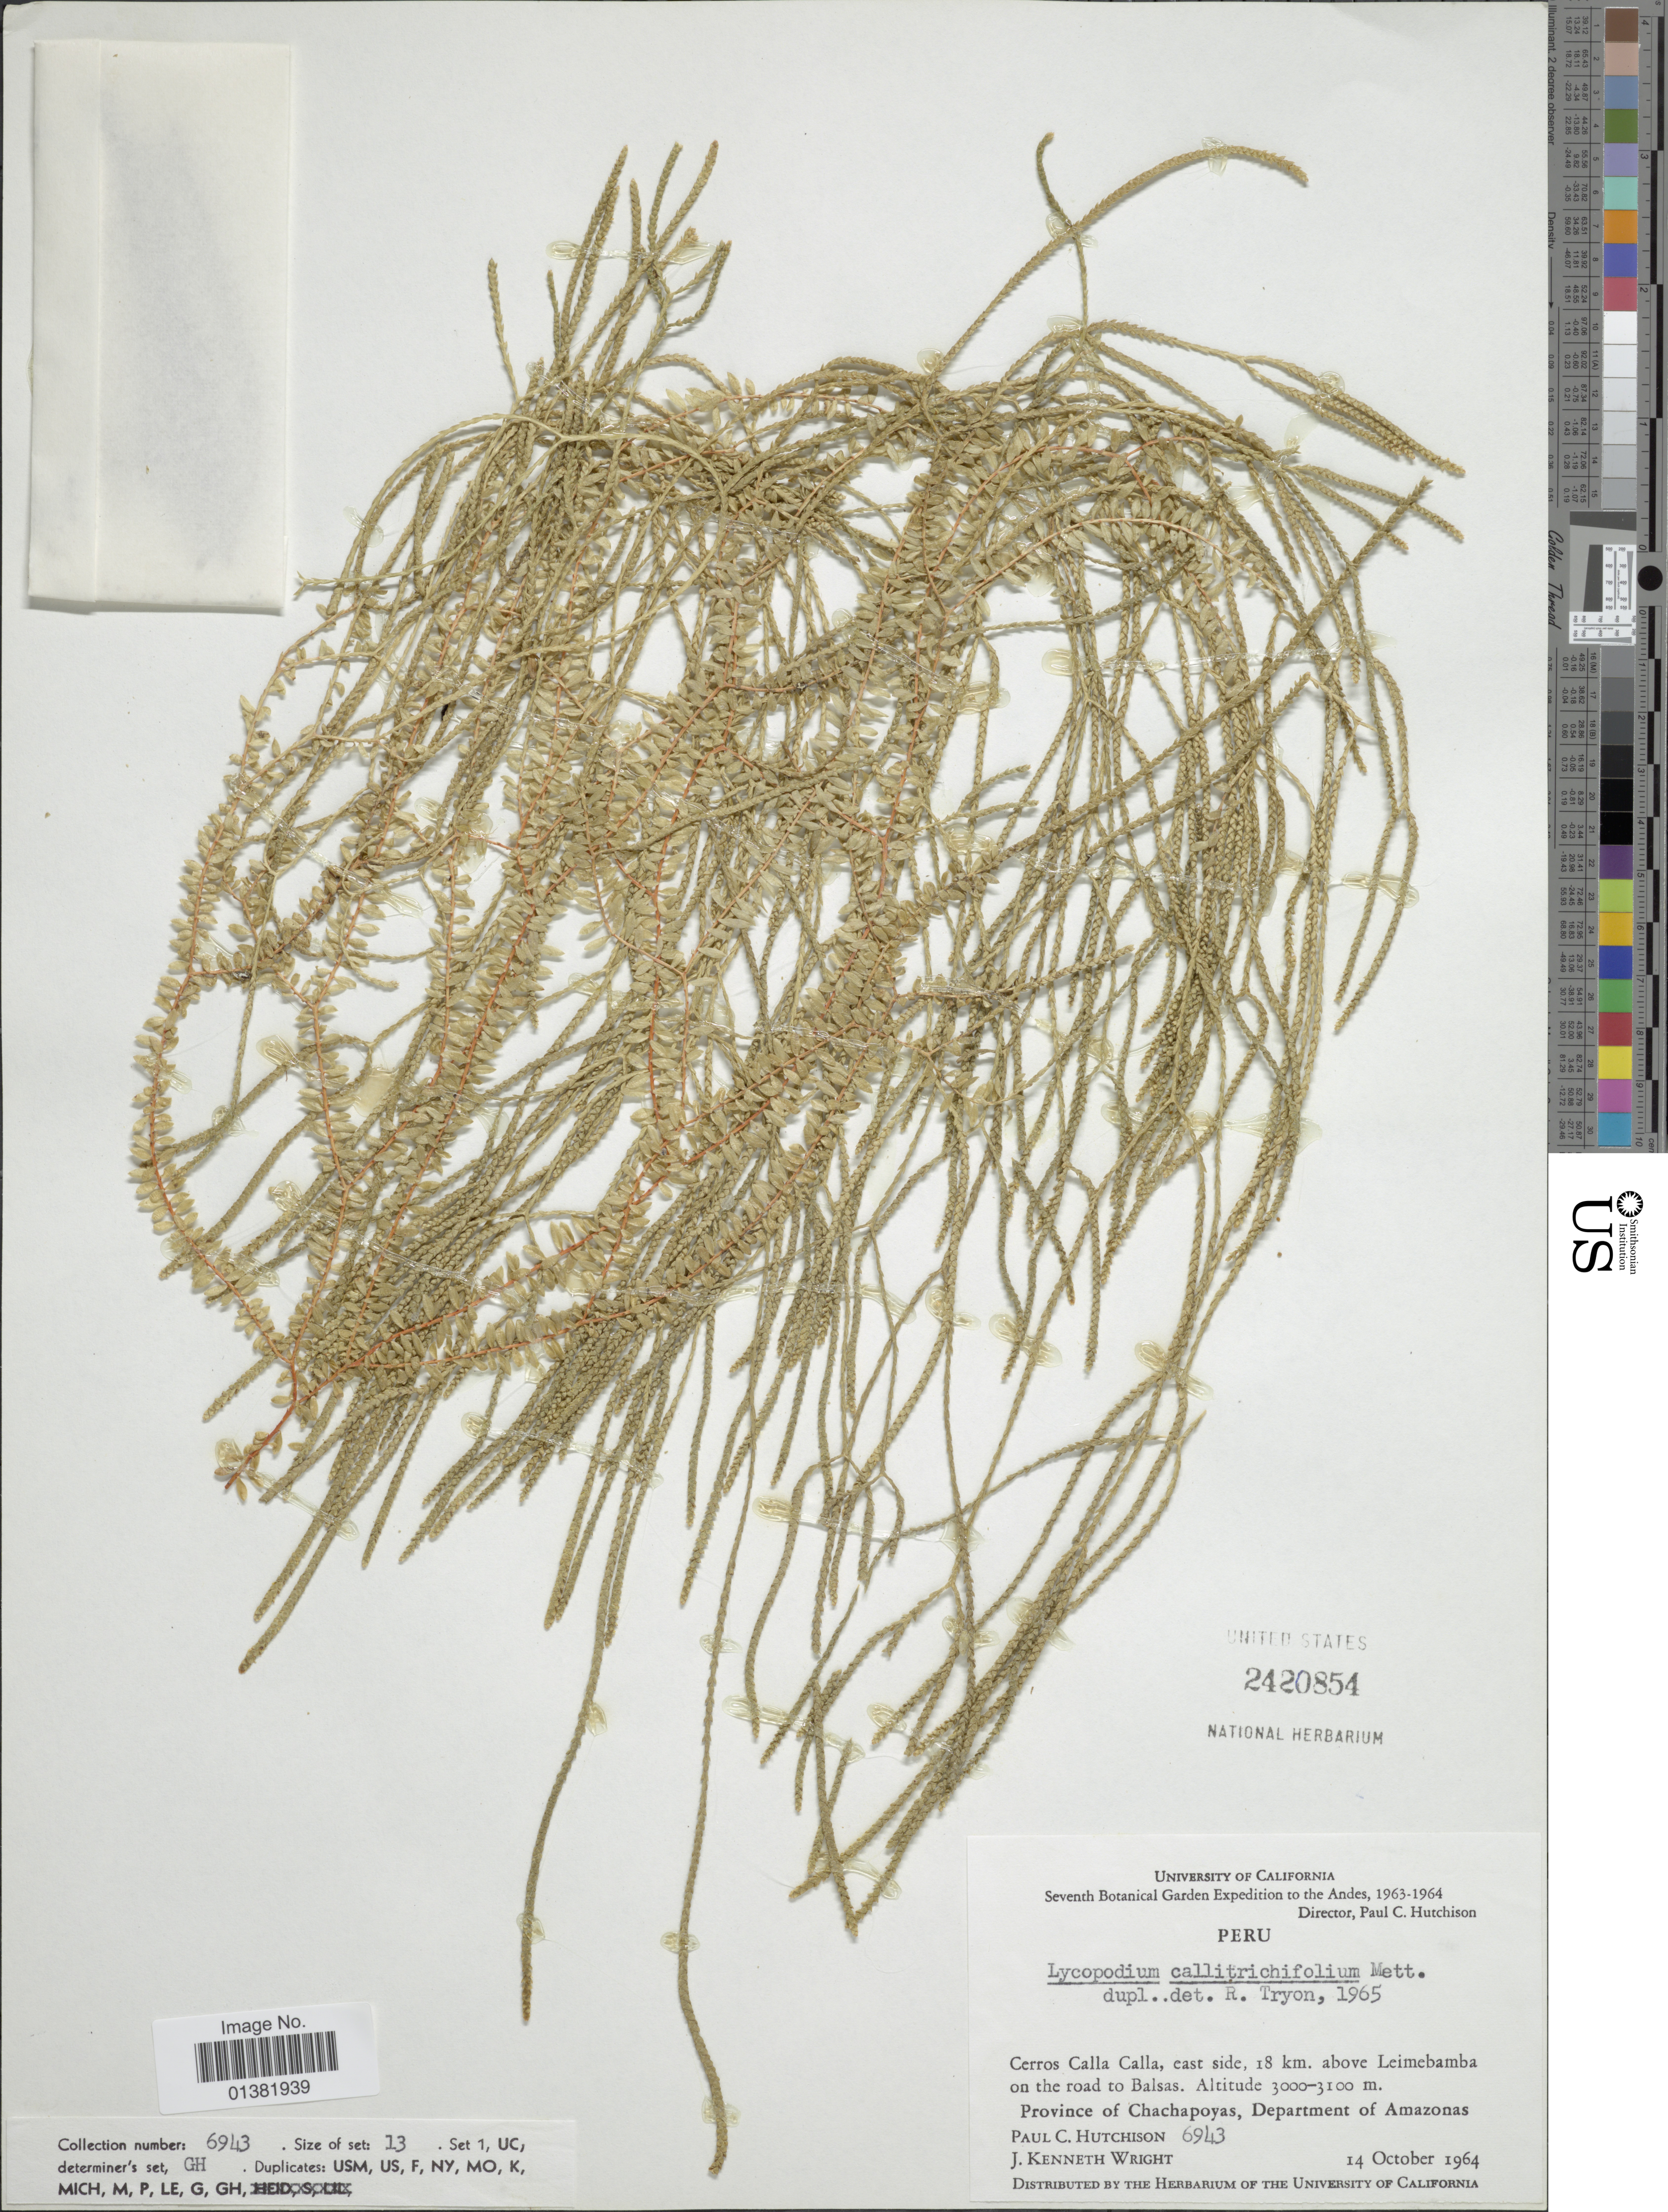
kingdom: Plantae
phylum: Tracheophyta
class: Lycopodiopsida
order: Lycopodiales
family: Lycopodiaceae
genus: Phlegmariurus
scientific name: Phlegmariurus cuneifolius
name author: (Hieron.) B. Øllg.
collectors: P. C. Hutchison & J. K. Wright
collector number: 6943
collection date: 1964-10-14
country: Peru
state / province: Amazonas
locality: Cerros Calla Calla, east side, 18 km. above Leimebamba on the road to Balsas, Province of Chachapoyas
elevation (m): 3000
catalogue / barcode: US 2420854